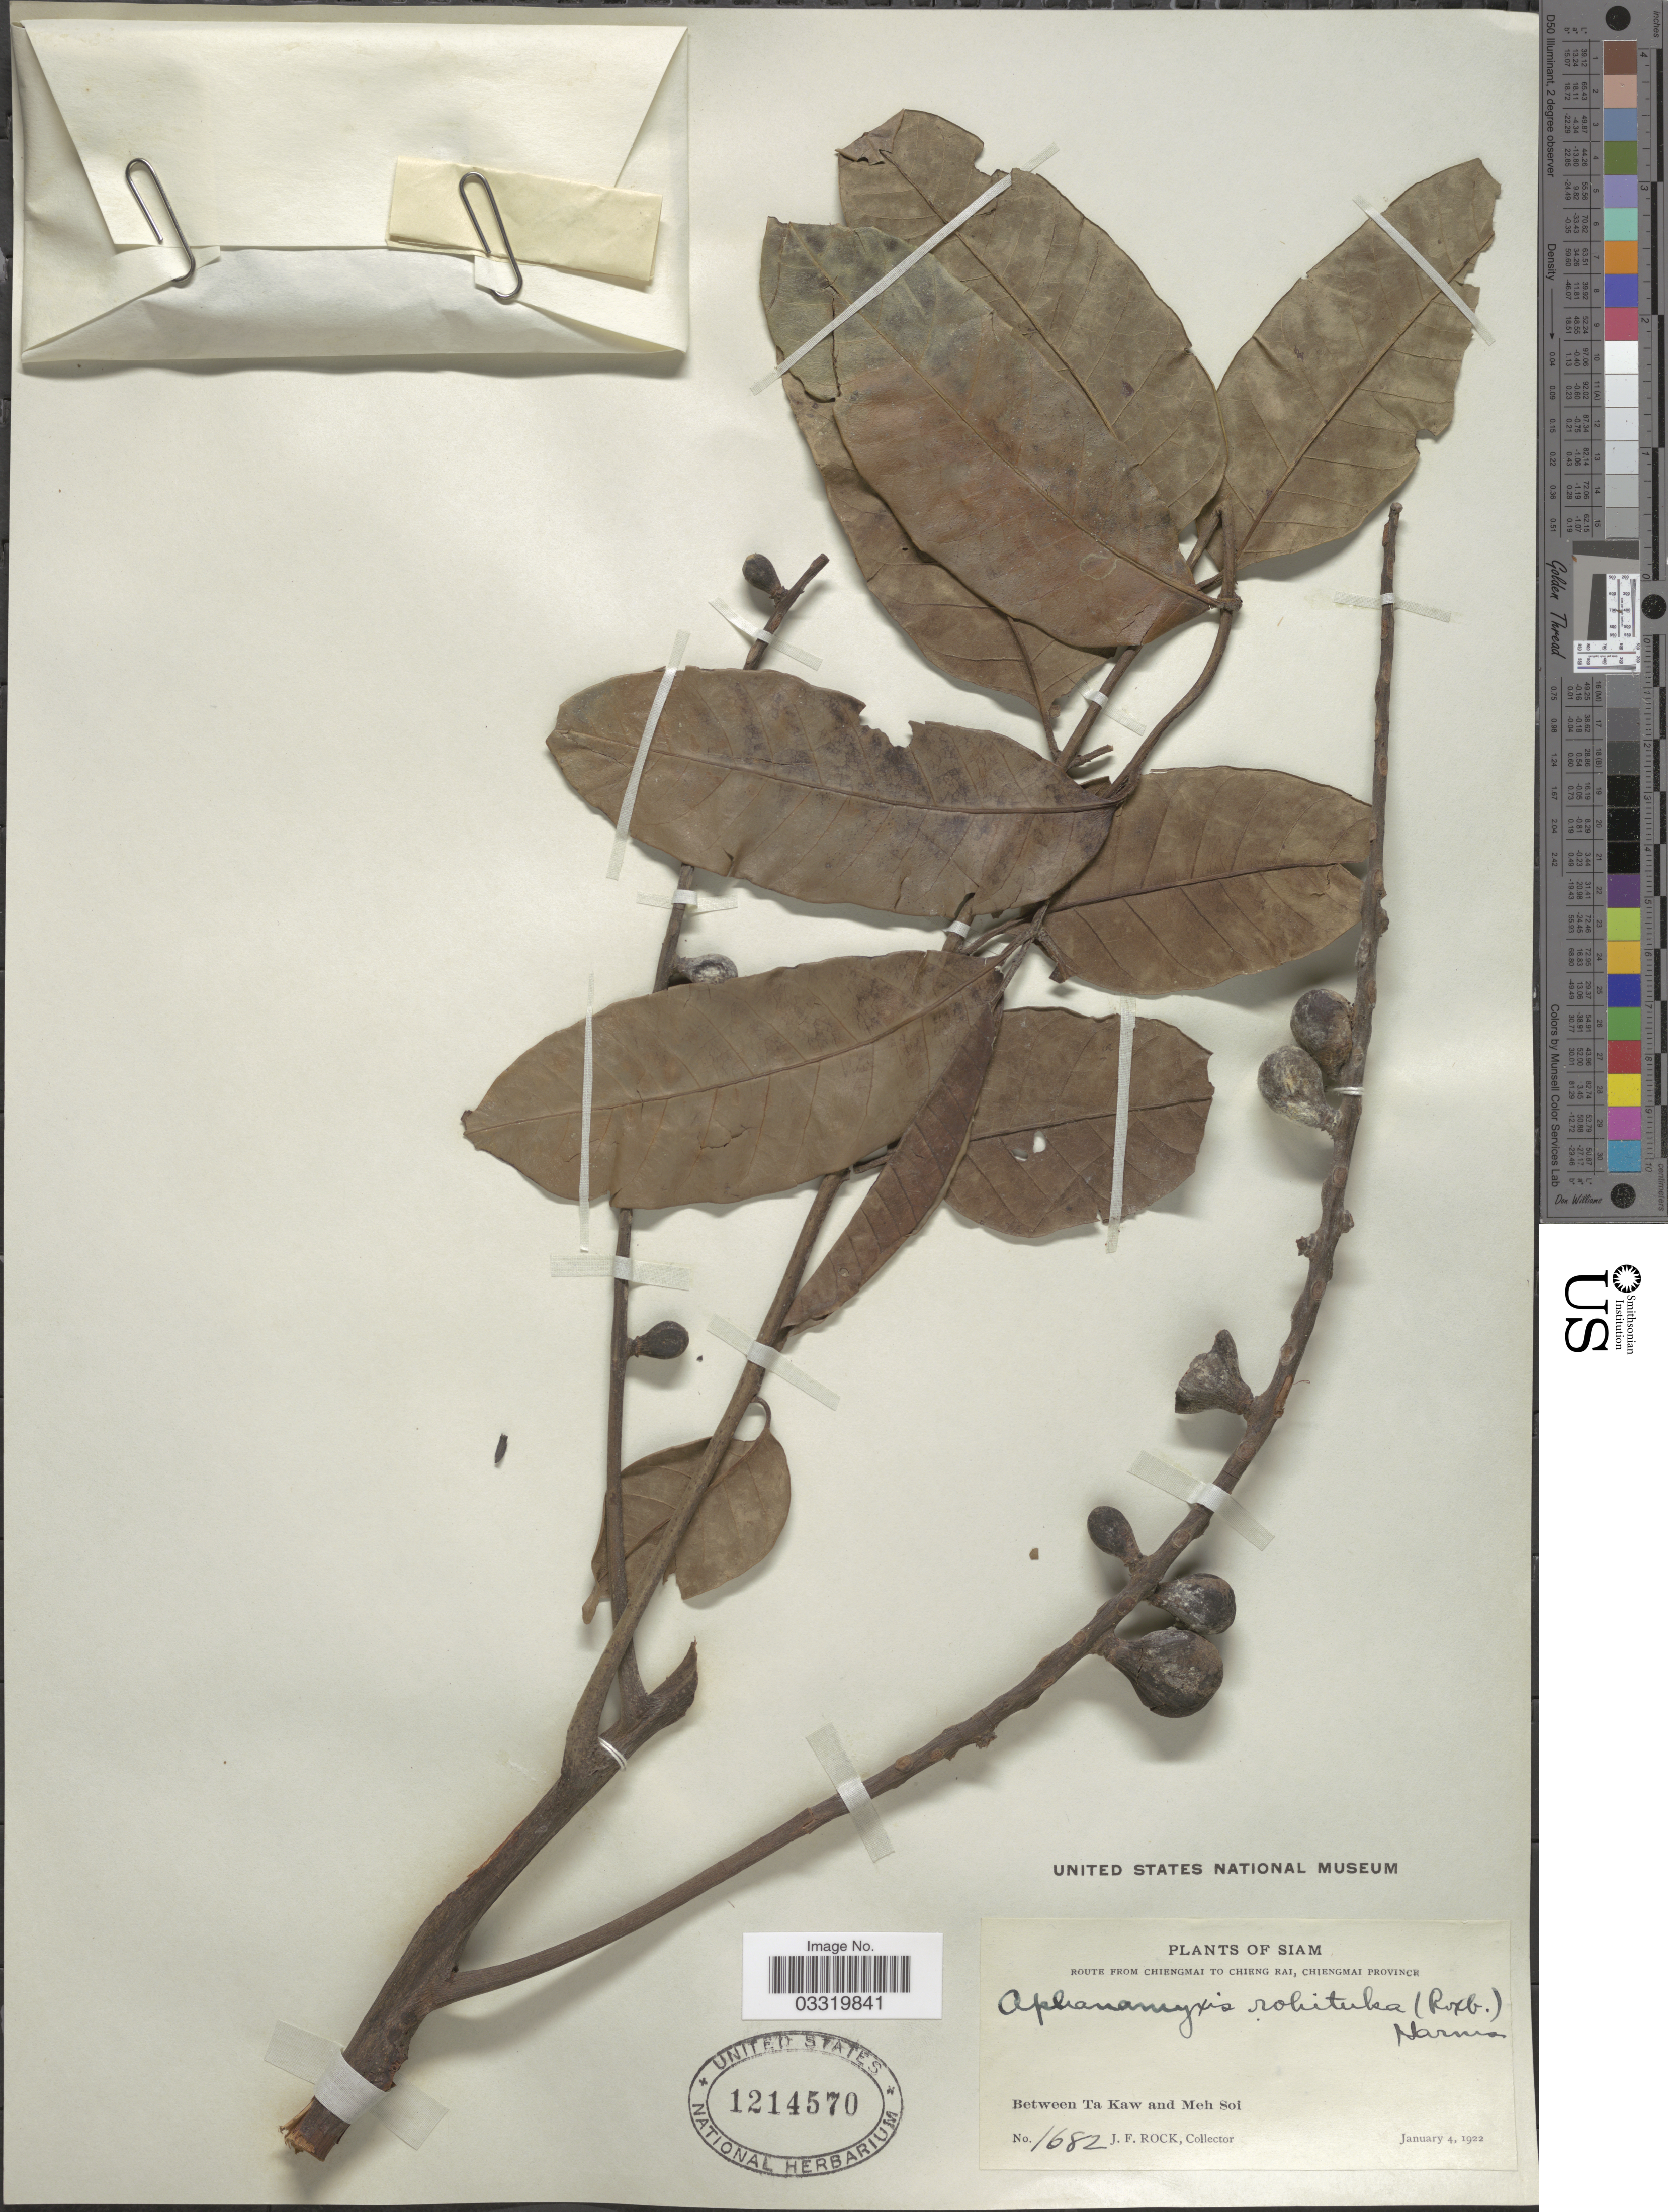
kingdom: Plantae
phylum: Tracheophyta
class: Magnoliopsida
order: Sapindales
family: Meliaceae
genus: Aphanamixis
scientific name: Aphanamixis polystachya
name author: (Wall.) R. Parker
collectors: J. Rock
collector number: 1682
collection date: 1922-01-04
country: Thailand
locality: Siam. Route from Chiengmai to Chieng Rai, Chiengmai Province. Between Ta Kaw and Meh Soi.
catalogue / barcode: US 1214570